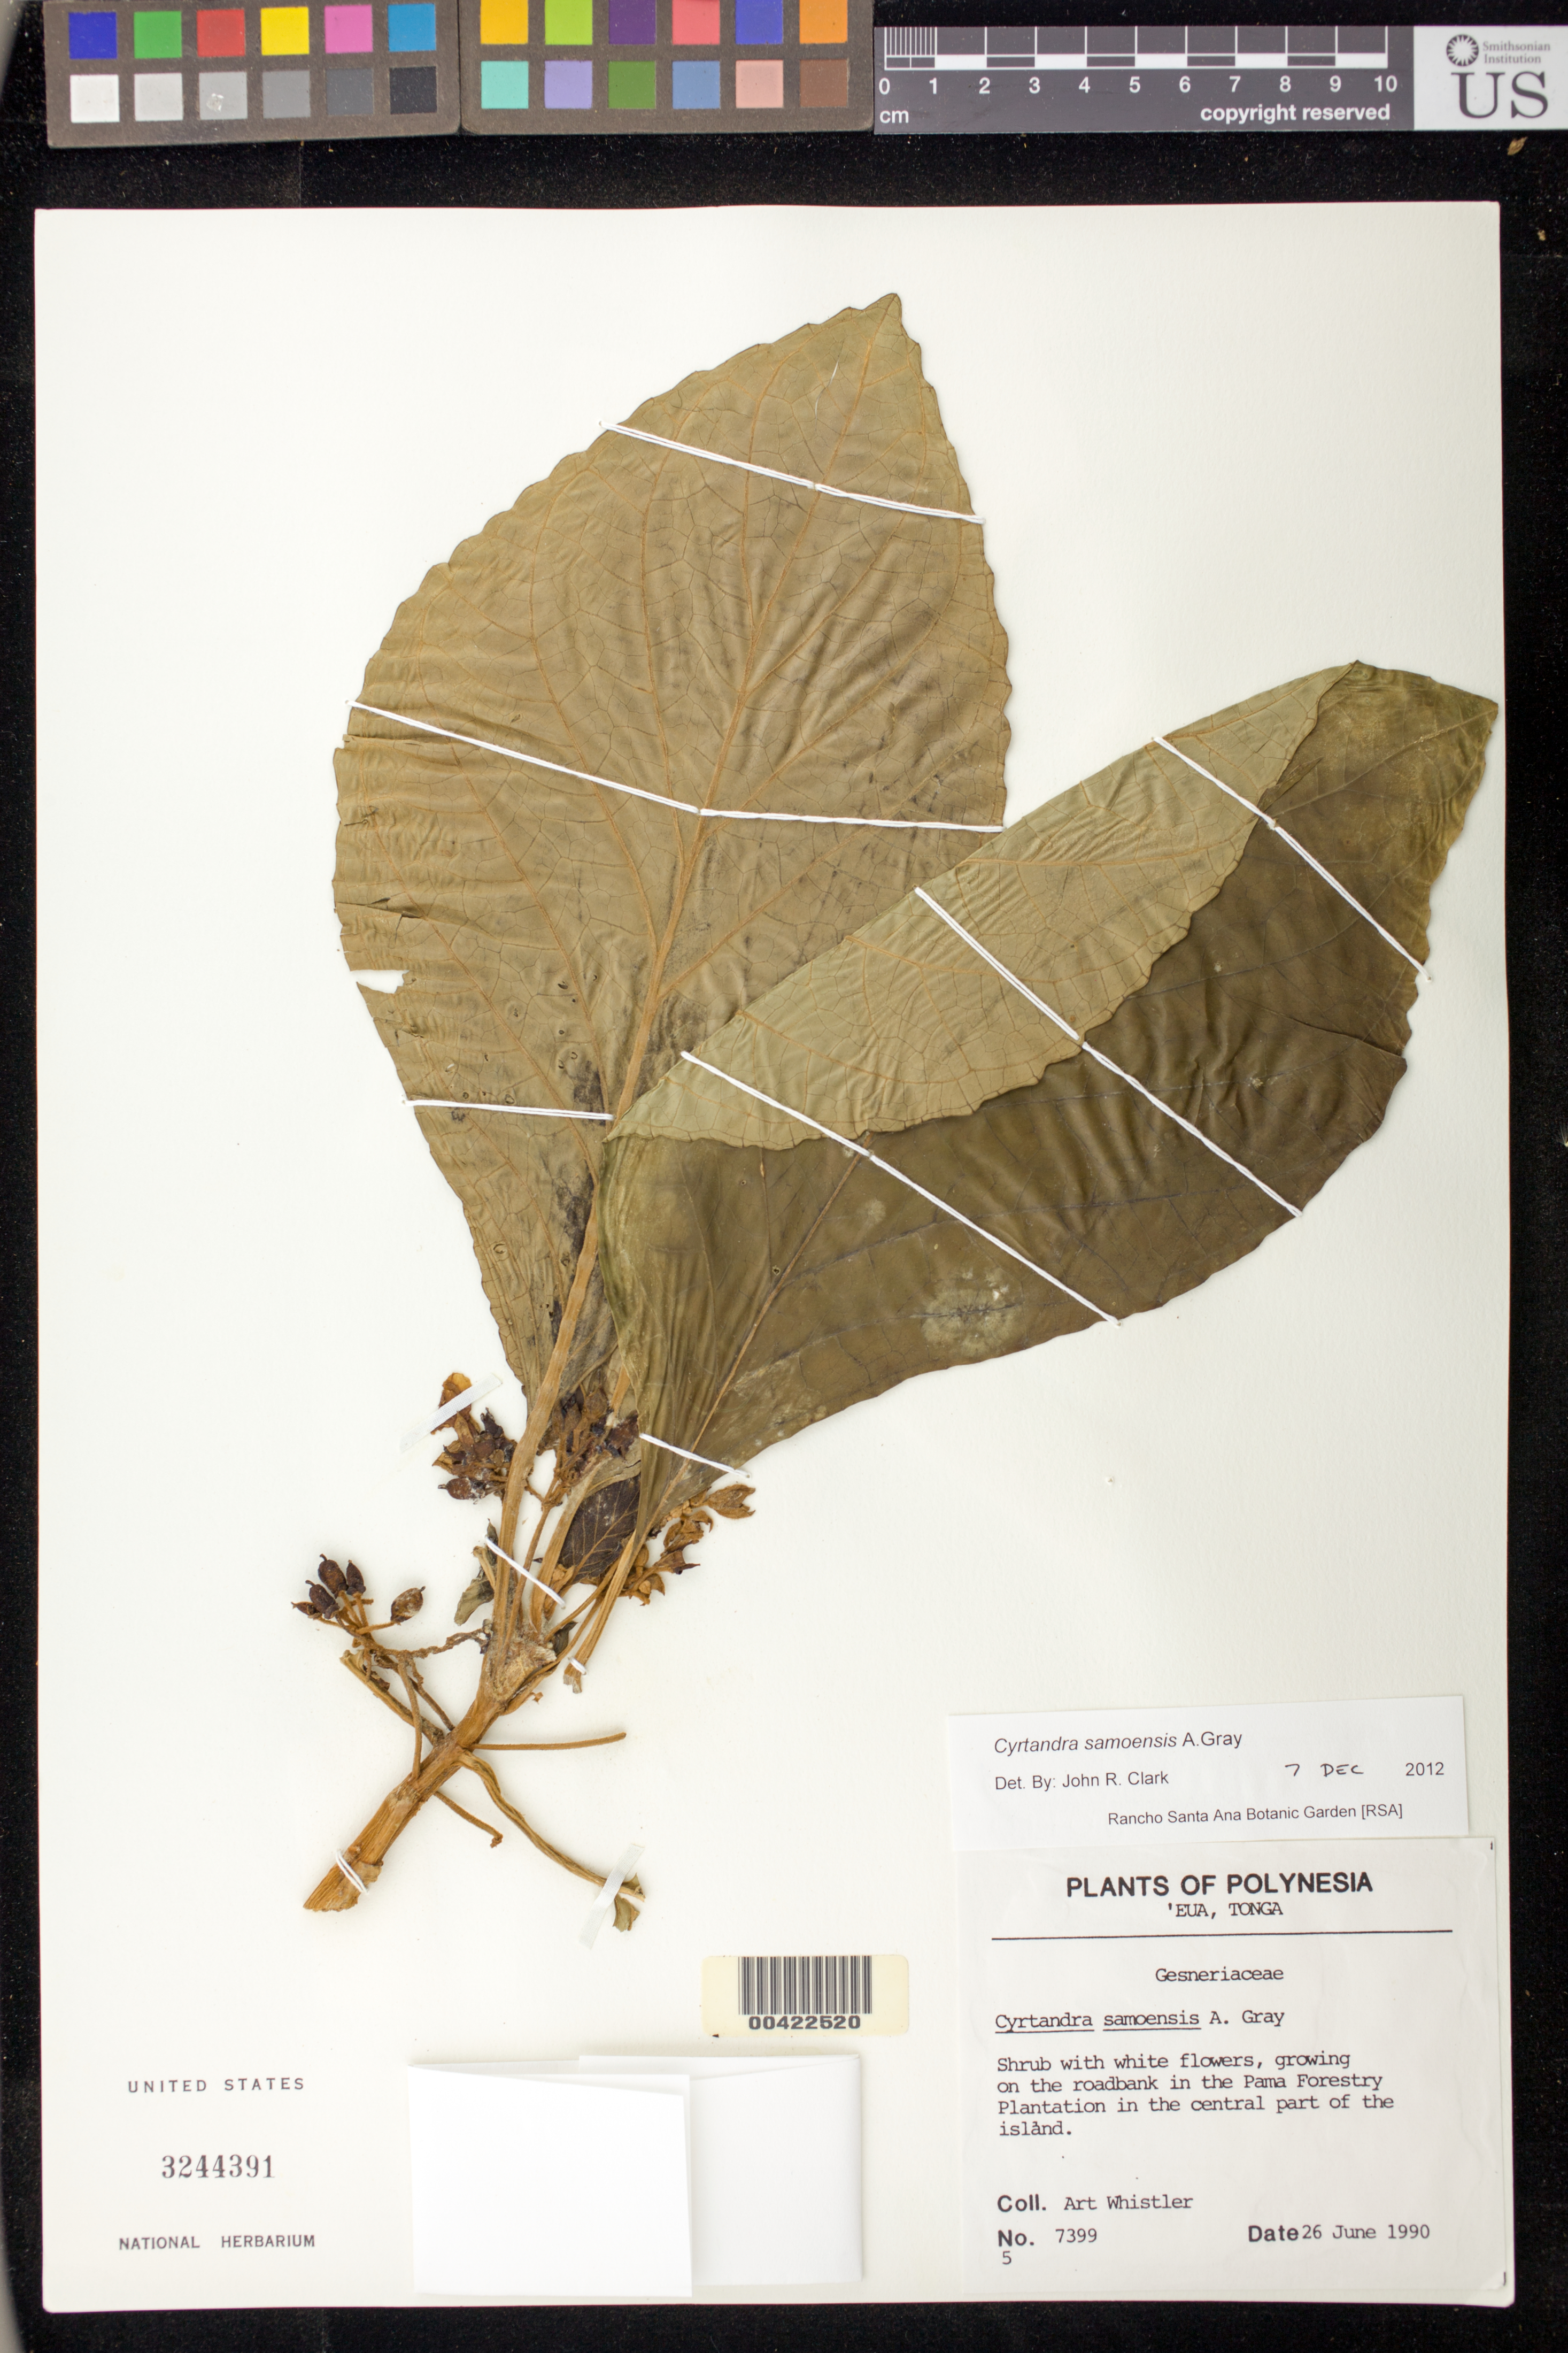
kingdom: Plantae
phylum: Tracheophyta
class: Magnoliopsida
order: Lamiales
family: Gesneriaceae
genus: Cyrtandra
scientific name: Cyrtandra samoensis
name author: A. Gray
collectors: A. Whistler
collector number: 7399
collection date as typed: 26 Jun 1990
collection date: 1990-06-26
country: Tonga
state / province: Tongatapou Is.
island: Eua I.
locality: Eua i., Pama forestry plantation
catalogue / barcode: US 3244391